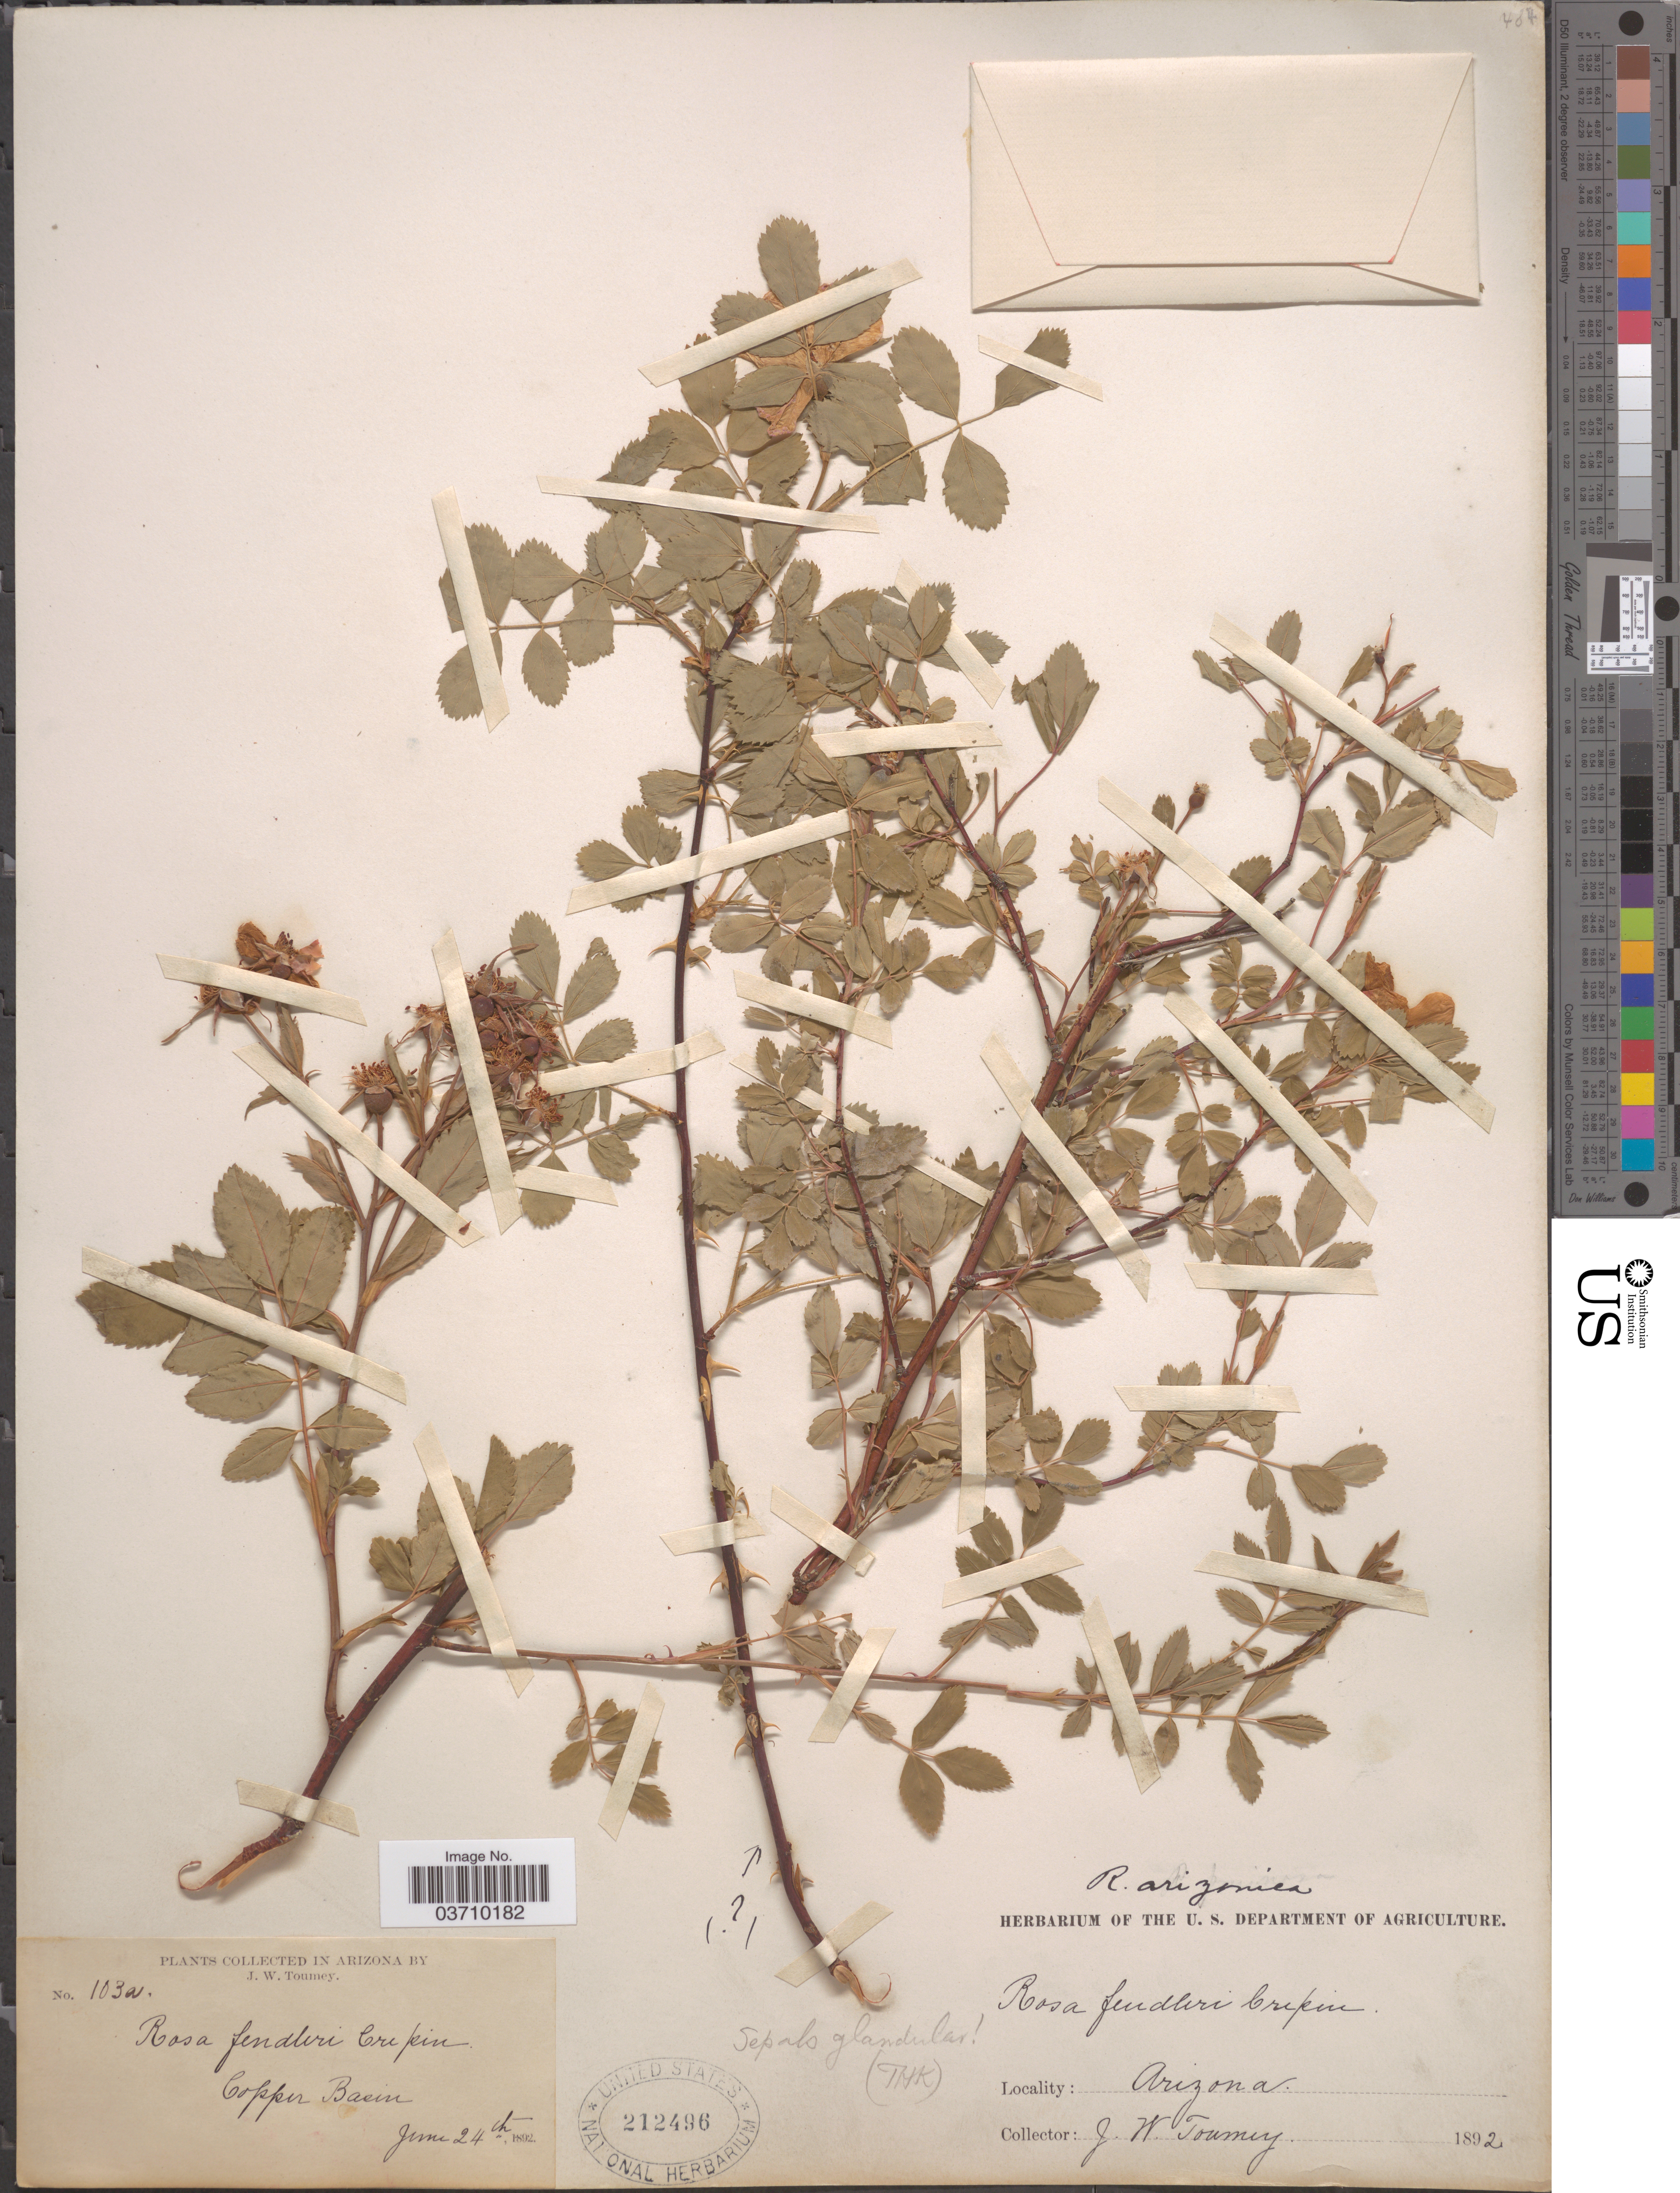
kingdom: Plantae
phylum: Tracheophyta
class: Magnoliopsida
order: Rosales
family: Rosaceae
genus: Rosa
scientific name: Rosa arizonica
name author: Rydb.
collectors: J. W. Toumey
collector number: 103a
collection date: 1892-06-24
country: United States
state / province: Arizona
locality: Copper Basin.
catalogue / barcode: US 212496